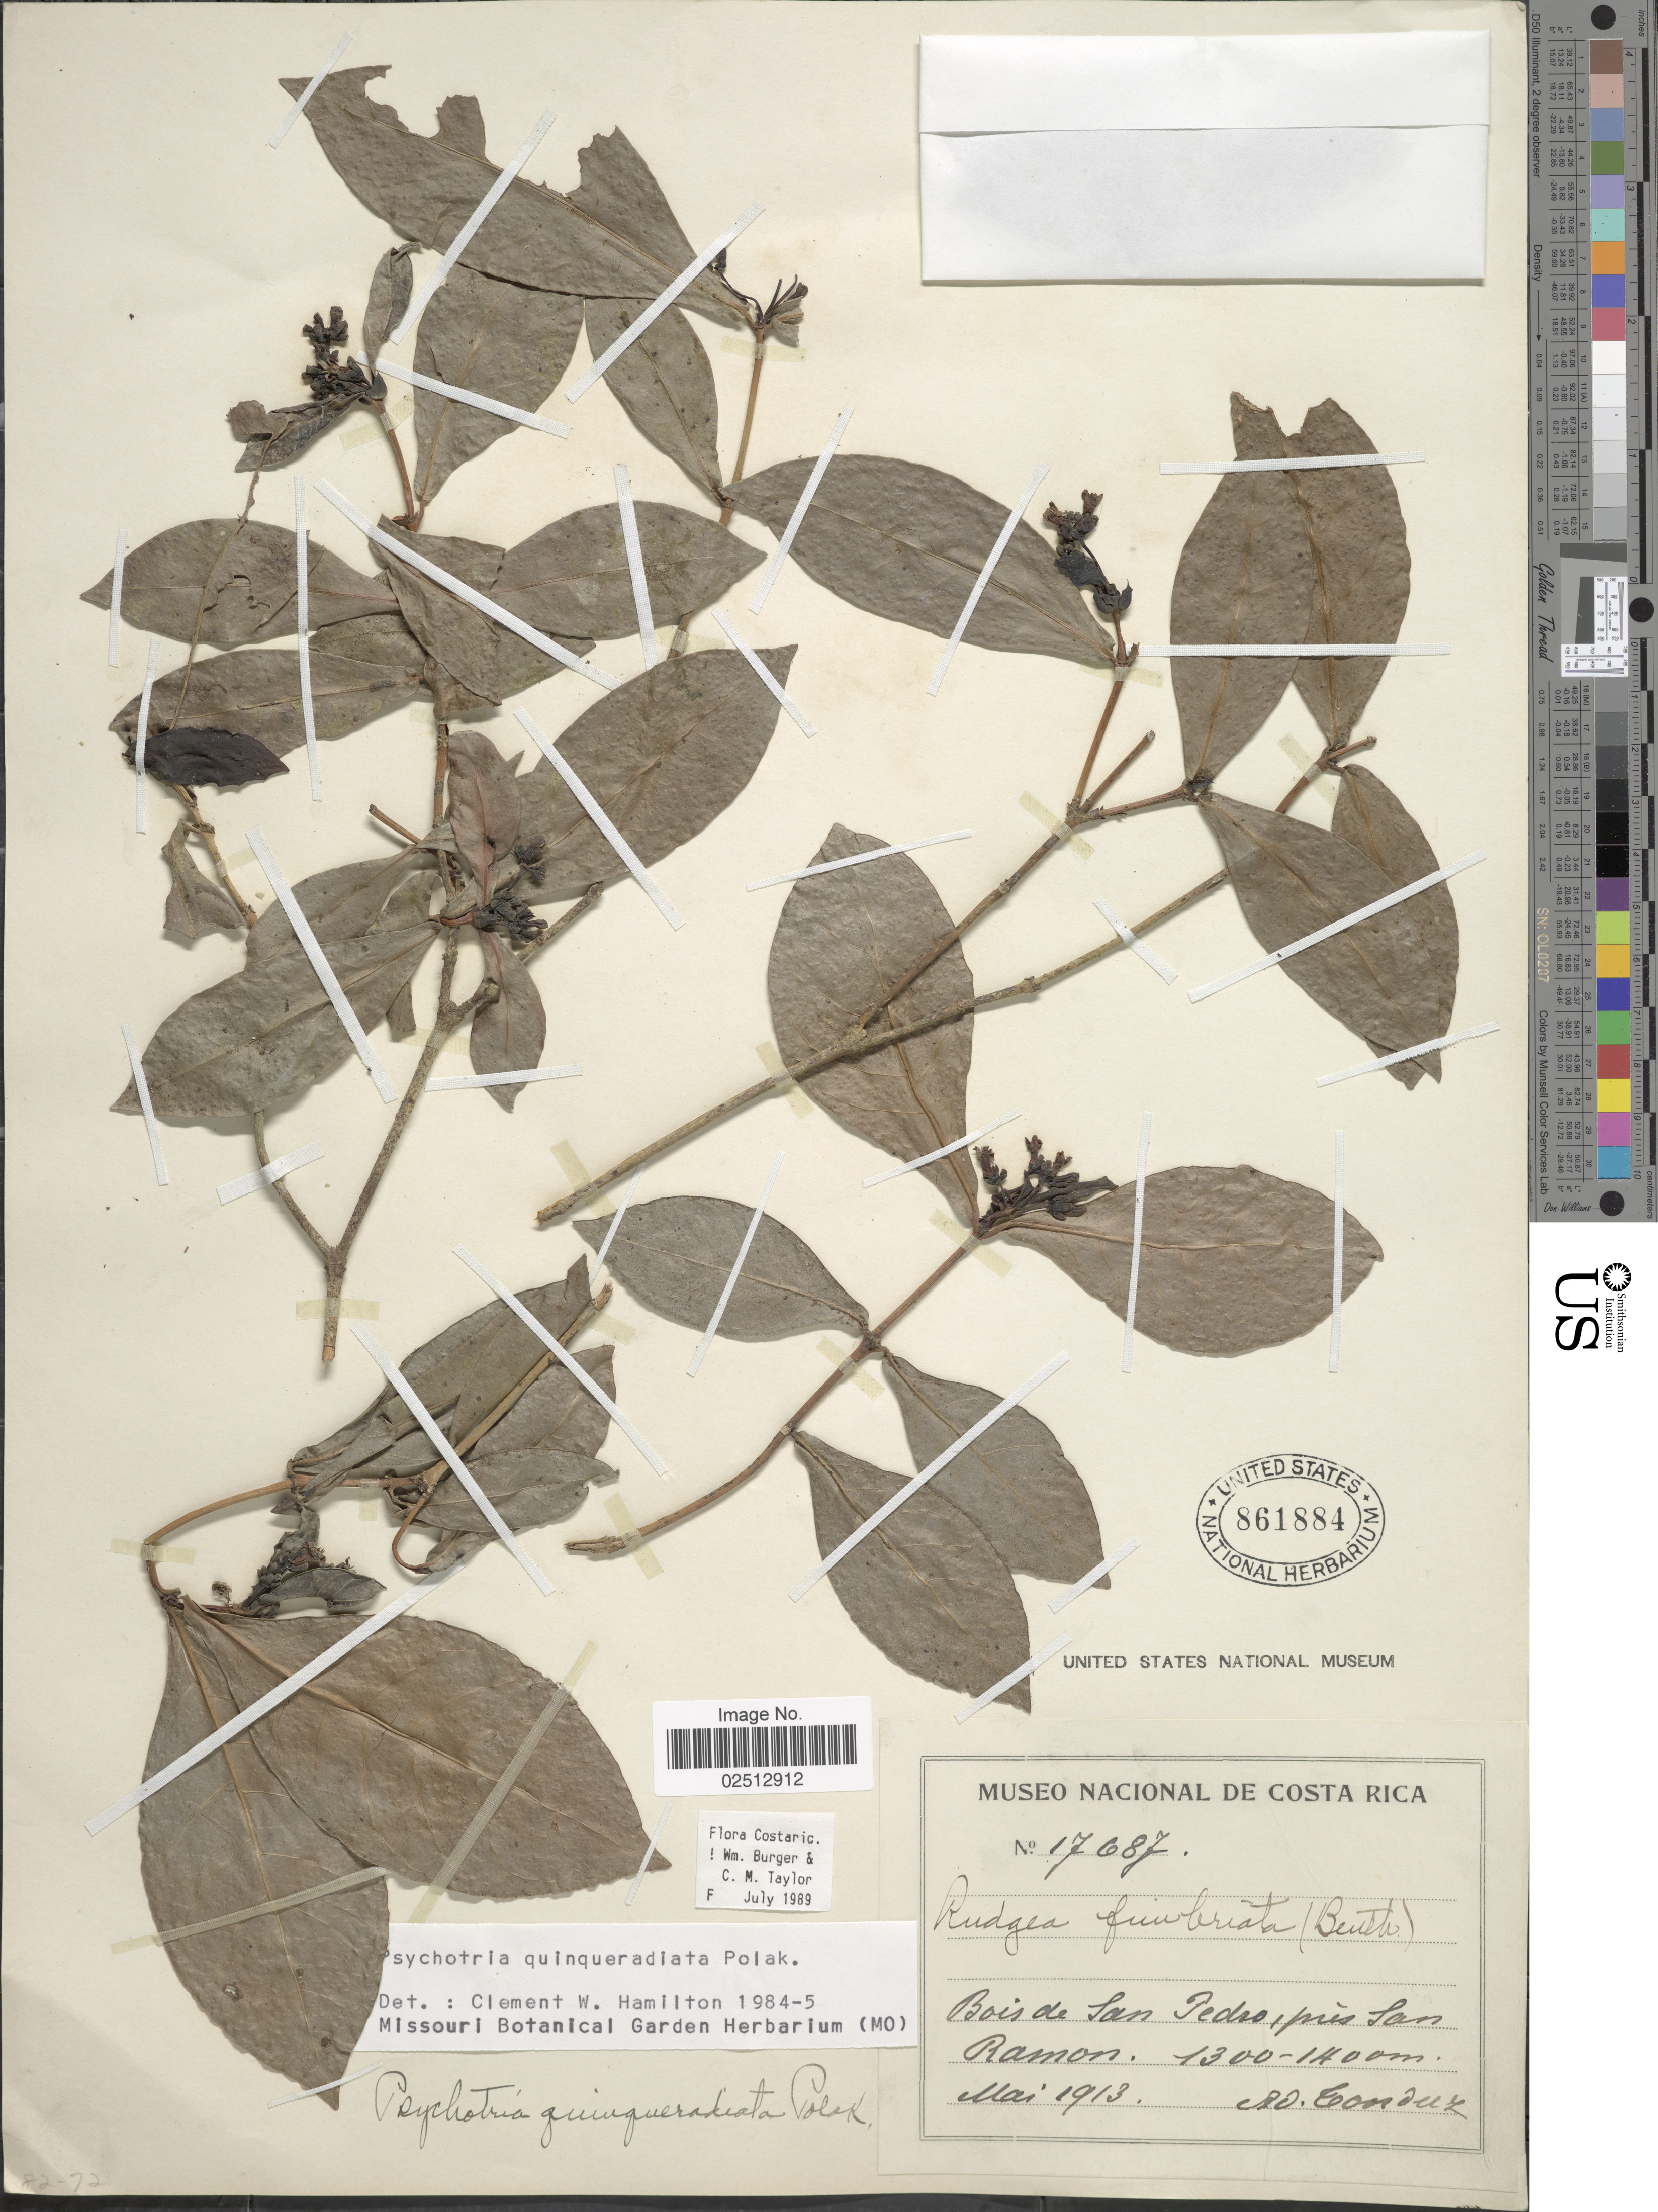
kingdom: Plantae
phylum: Tracheophyta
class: Magnoliopsida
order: Gentianales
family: Rubiaceae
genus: Psychotria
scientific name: Psychotria quinqueradiata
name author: Pol.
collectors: A. Tonduz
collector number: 17687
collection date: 1913-05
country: Costa Rica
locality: Bois de San Pedro, pres San Ramon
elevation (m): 1300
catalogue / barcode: US 861884